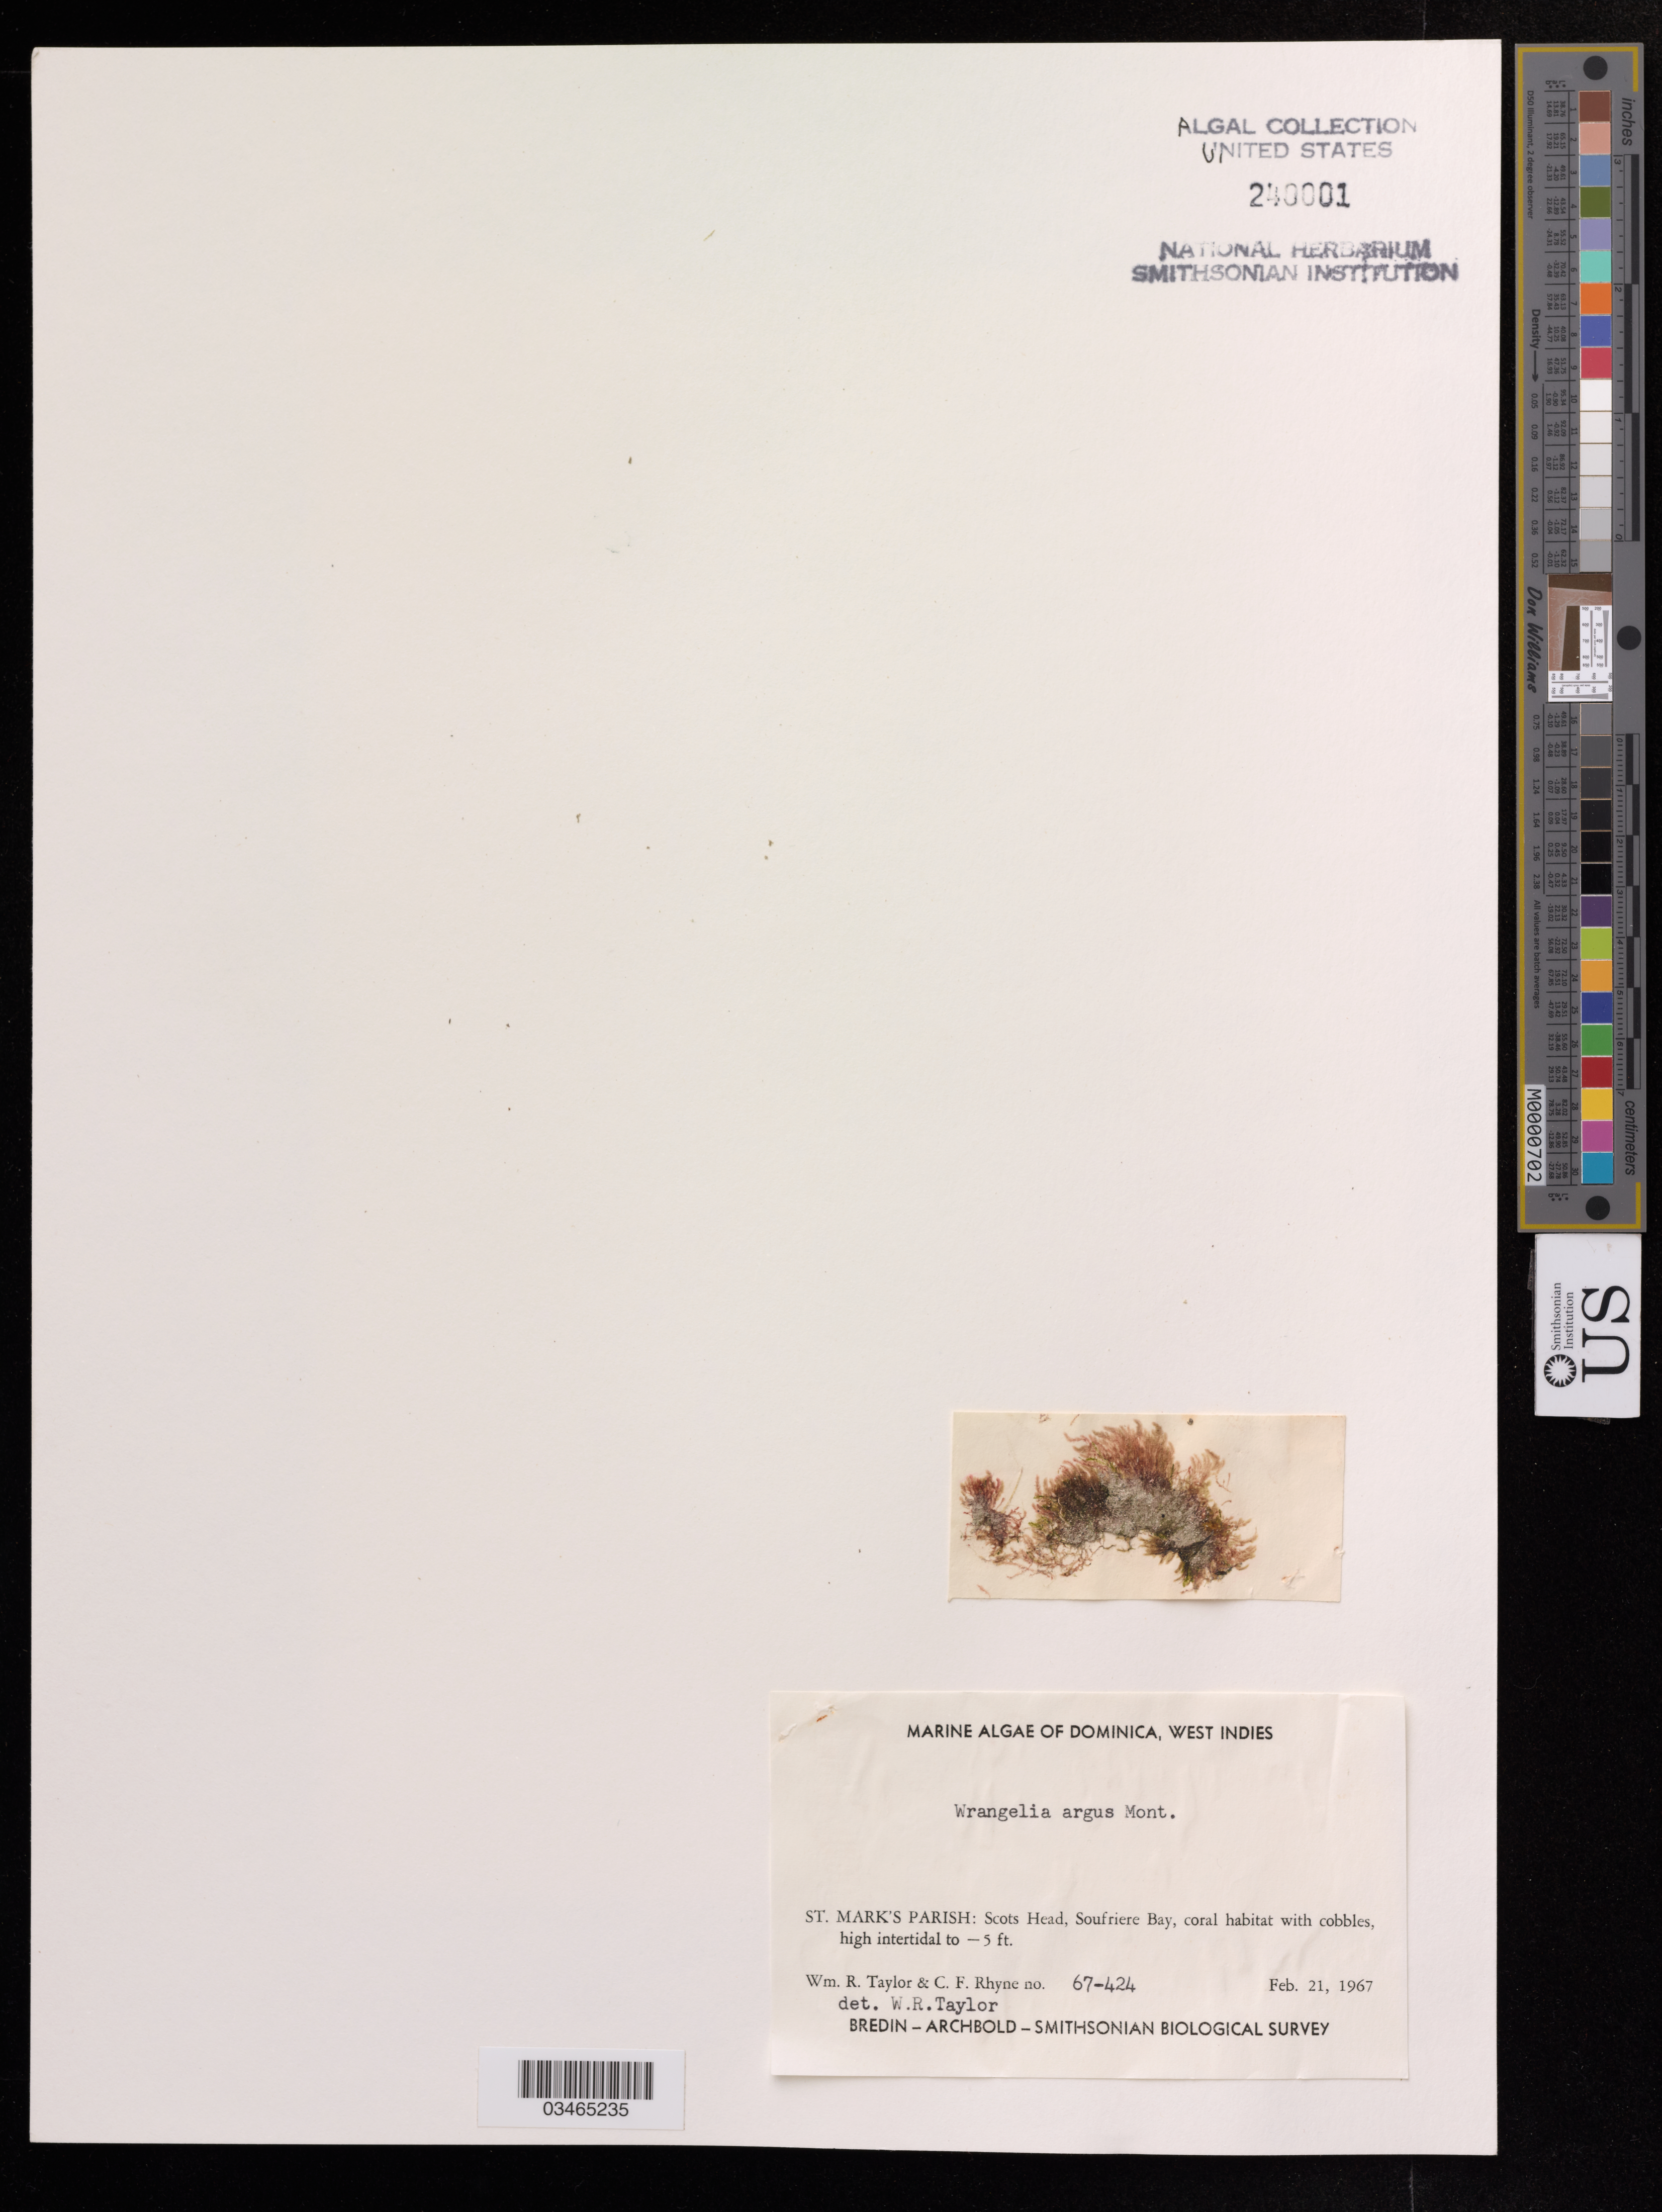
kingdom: Plantae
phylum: Rhodophyta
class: Florideophyceae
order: Ceramiales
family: Wrangeliaceae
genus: Wrangelia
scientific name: Wrangelia argus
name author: (Mont.) Mont.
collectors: W. Taylor & C. Rhyne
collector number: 67-424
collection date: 1967-02-21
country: Dominica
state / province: St. Mark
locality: Scots Head, Soufriere Bay.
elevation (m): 2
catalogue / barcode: US 240001